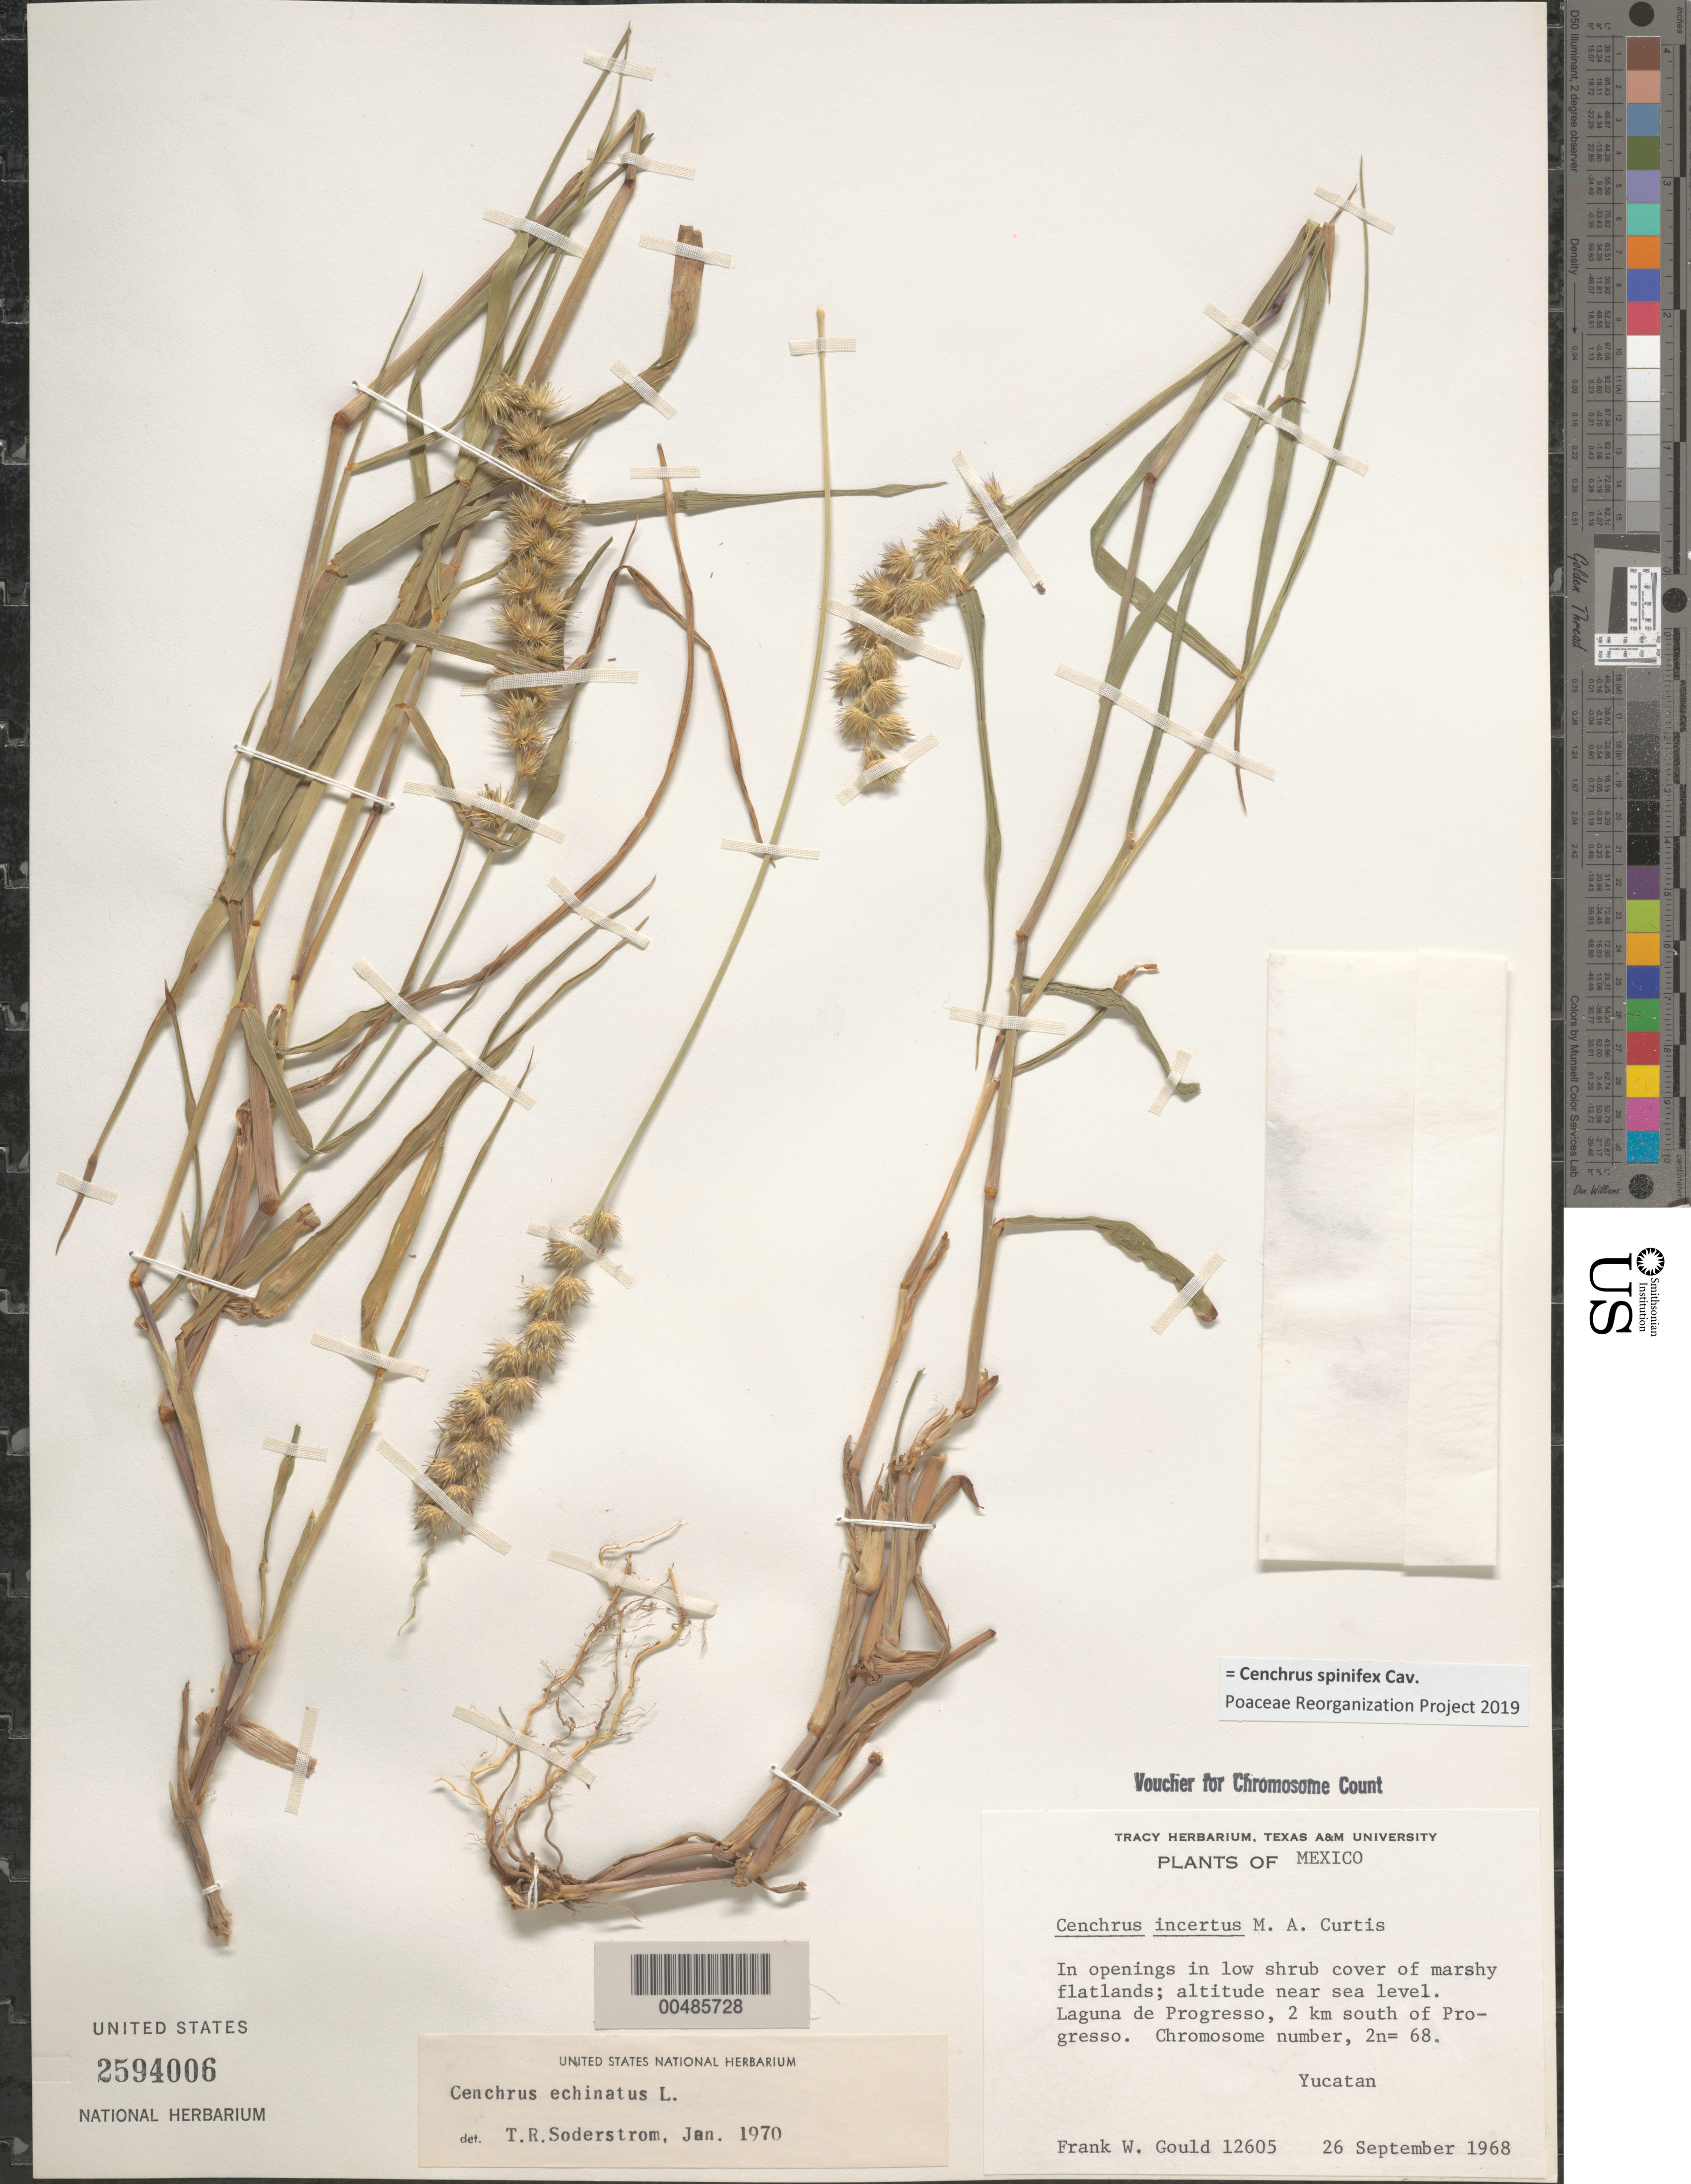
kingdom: Plantae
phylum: Tracheophyta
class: Liliopsida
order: Poales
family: Poaceae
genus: Cenchrus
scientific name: Cenchrus spinifex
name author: Cav.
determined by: Poaceae Reorganization Project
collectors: F. W. Gould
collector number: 12605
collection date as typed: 26 Sep 1968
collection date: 1968-09-26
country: Mexico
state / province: Yucatan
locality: Laguna de Progresso, 2 km S of Progresso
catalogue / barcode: US 2594006